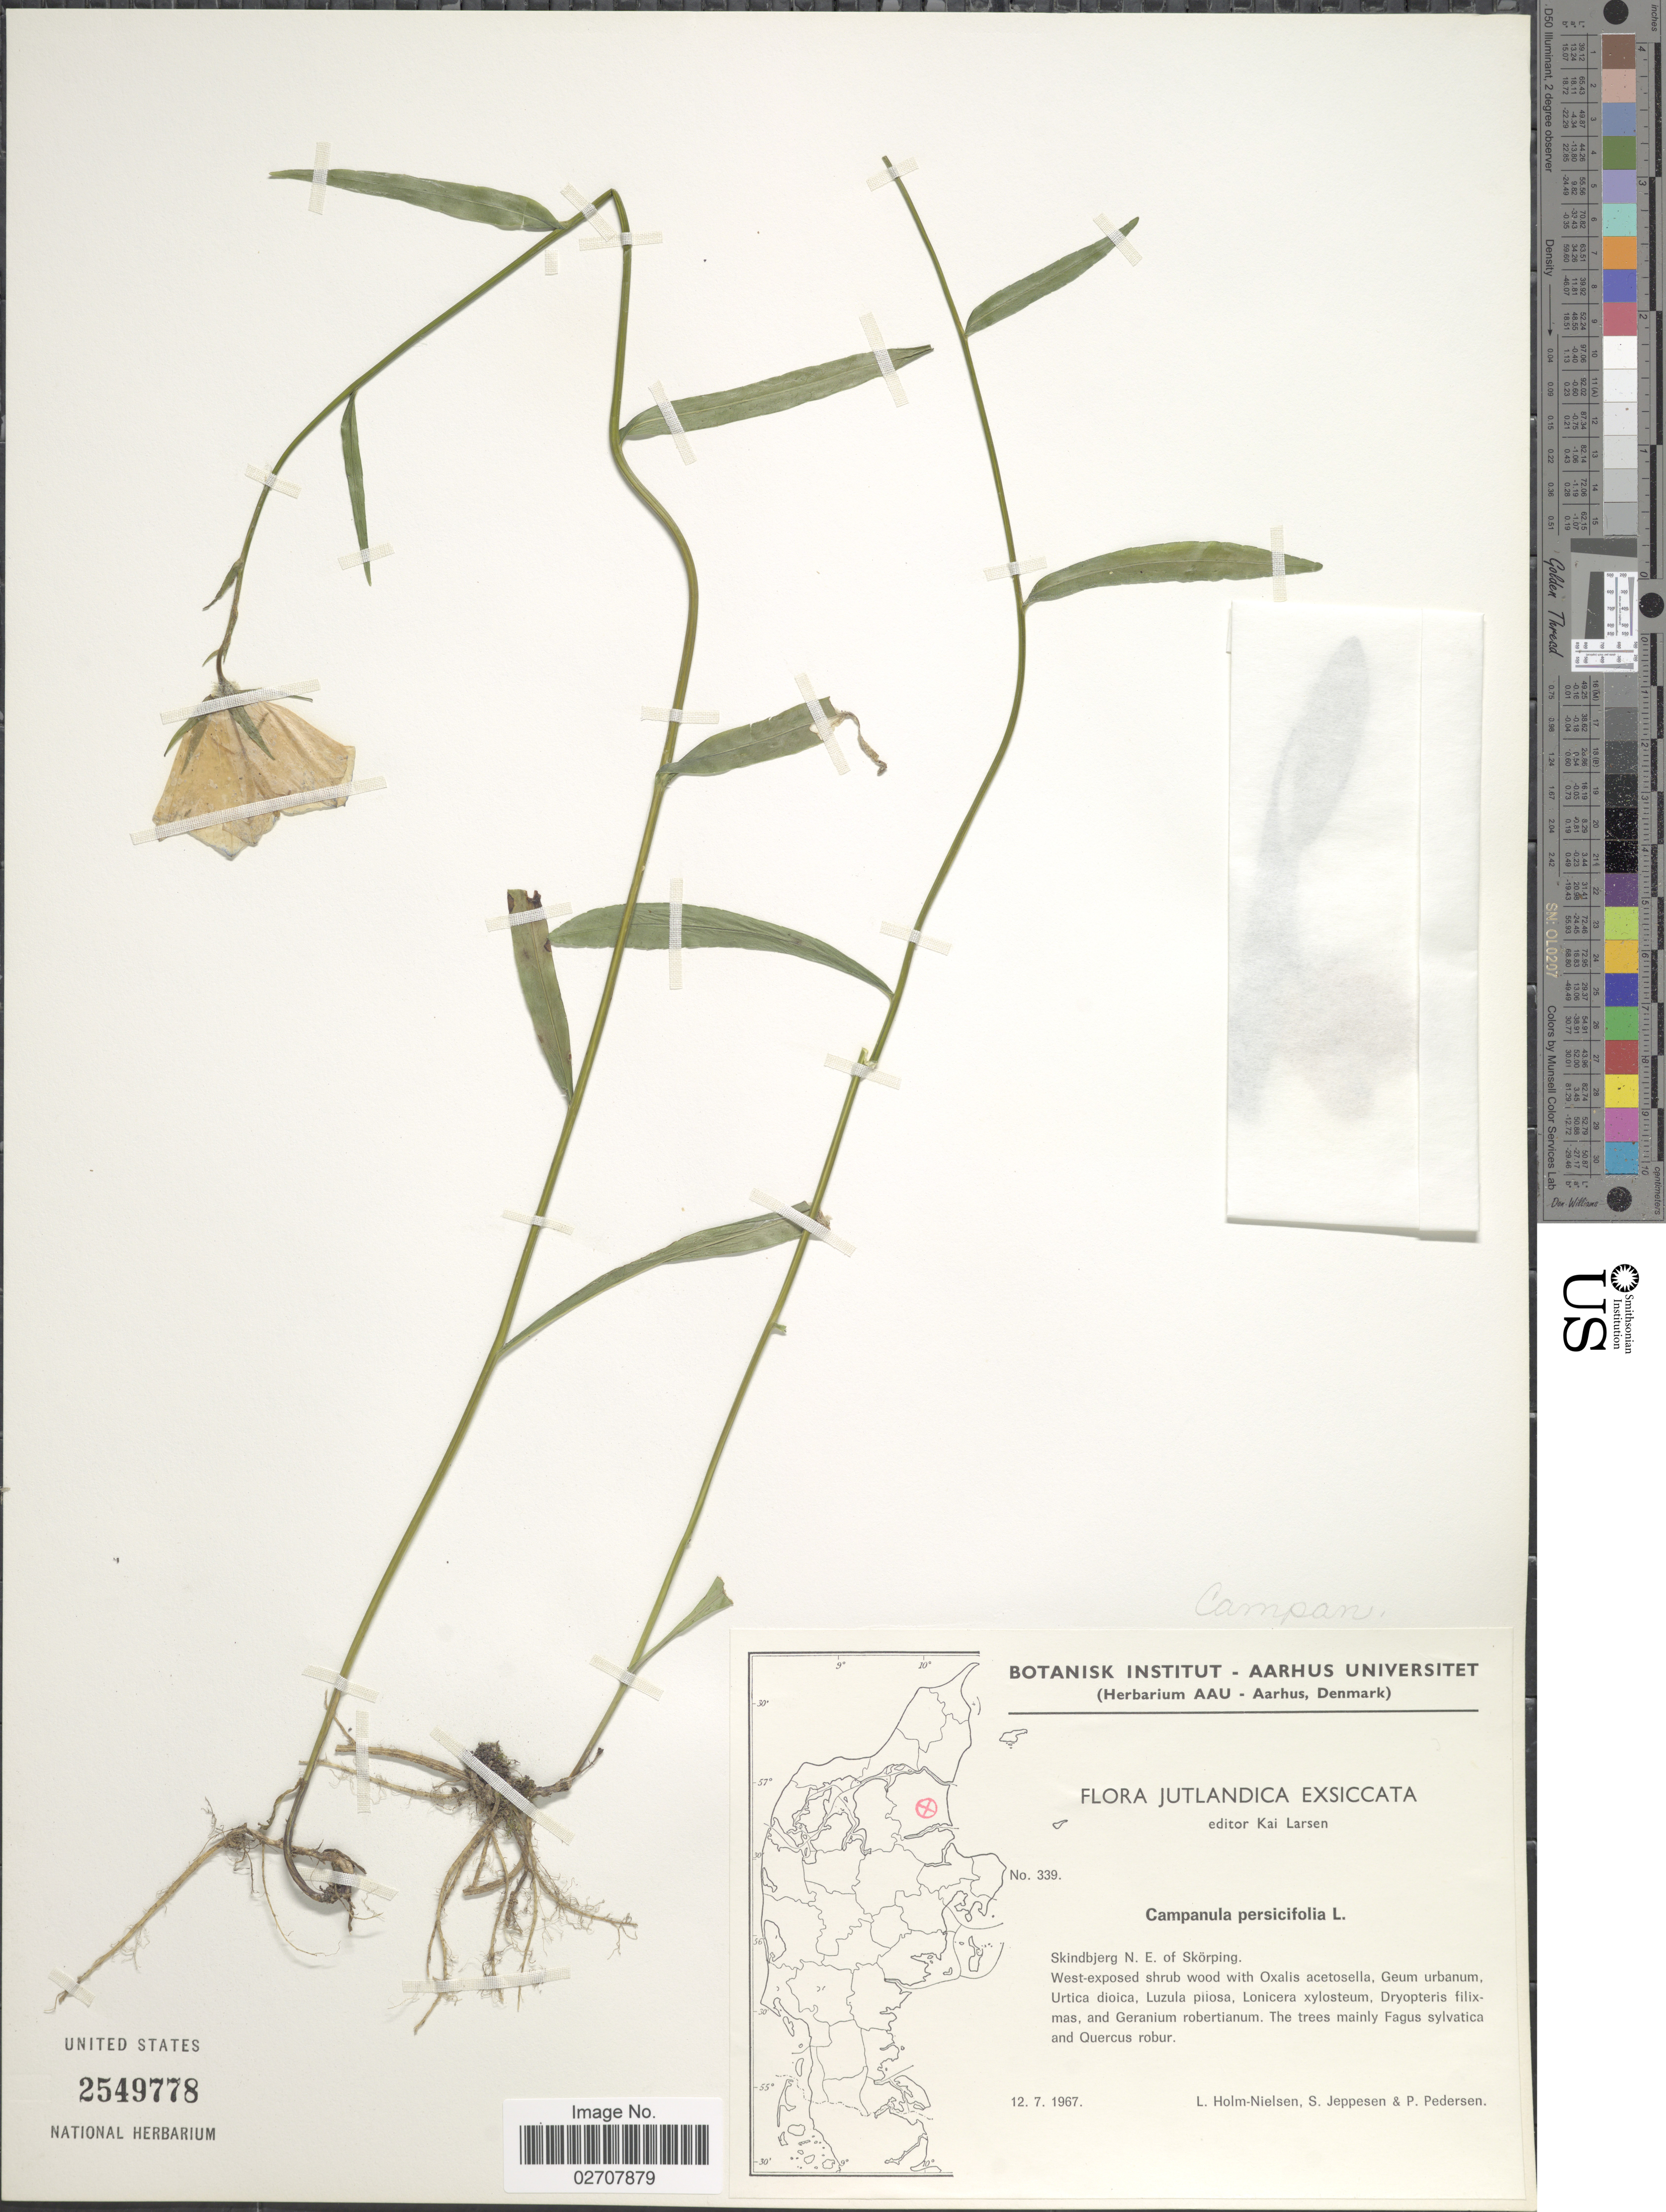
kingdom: Plantae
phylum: Tracheophyta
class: Magnoliopsida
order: Asterales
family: Campanulaceae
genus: Campanula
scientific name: Campanula persicifolia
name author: L.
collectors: L. B. Holm-Nielsen, S. Jeppesen & P. Pedersen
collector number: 339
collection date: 1967-07-12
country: Denmark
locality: Jutlandica. Skindbjerg N. E. of Skorping.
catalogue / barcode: US 2549778